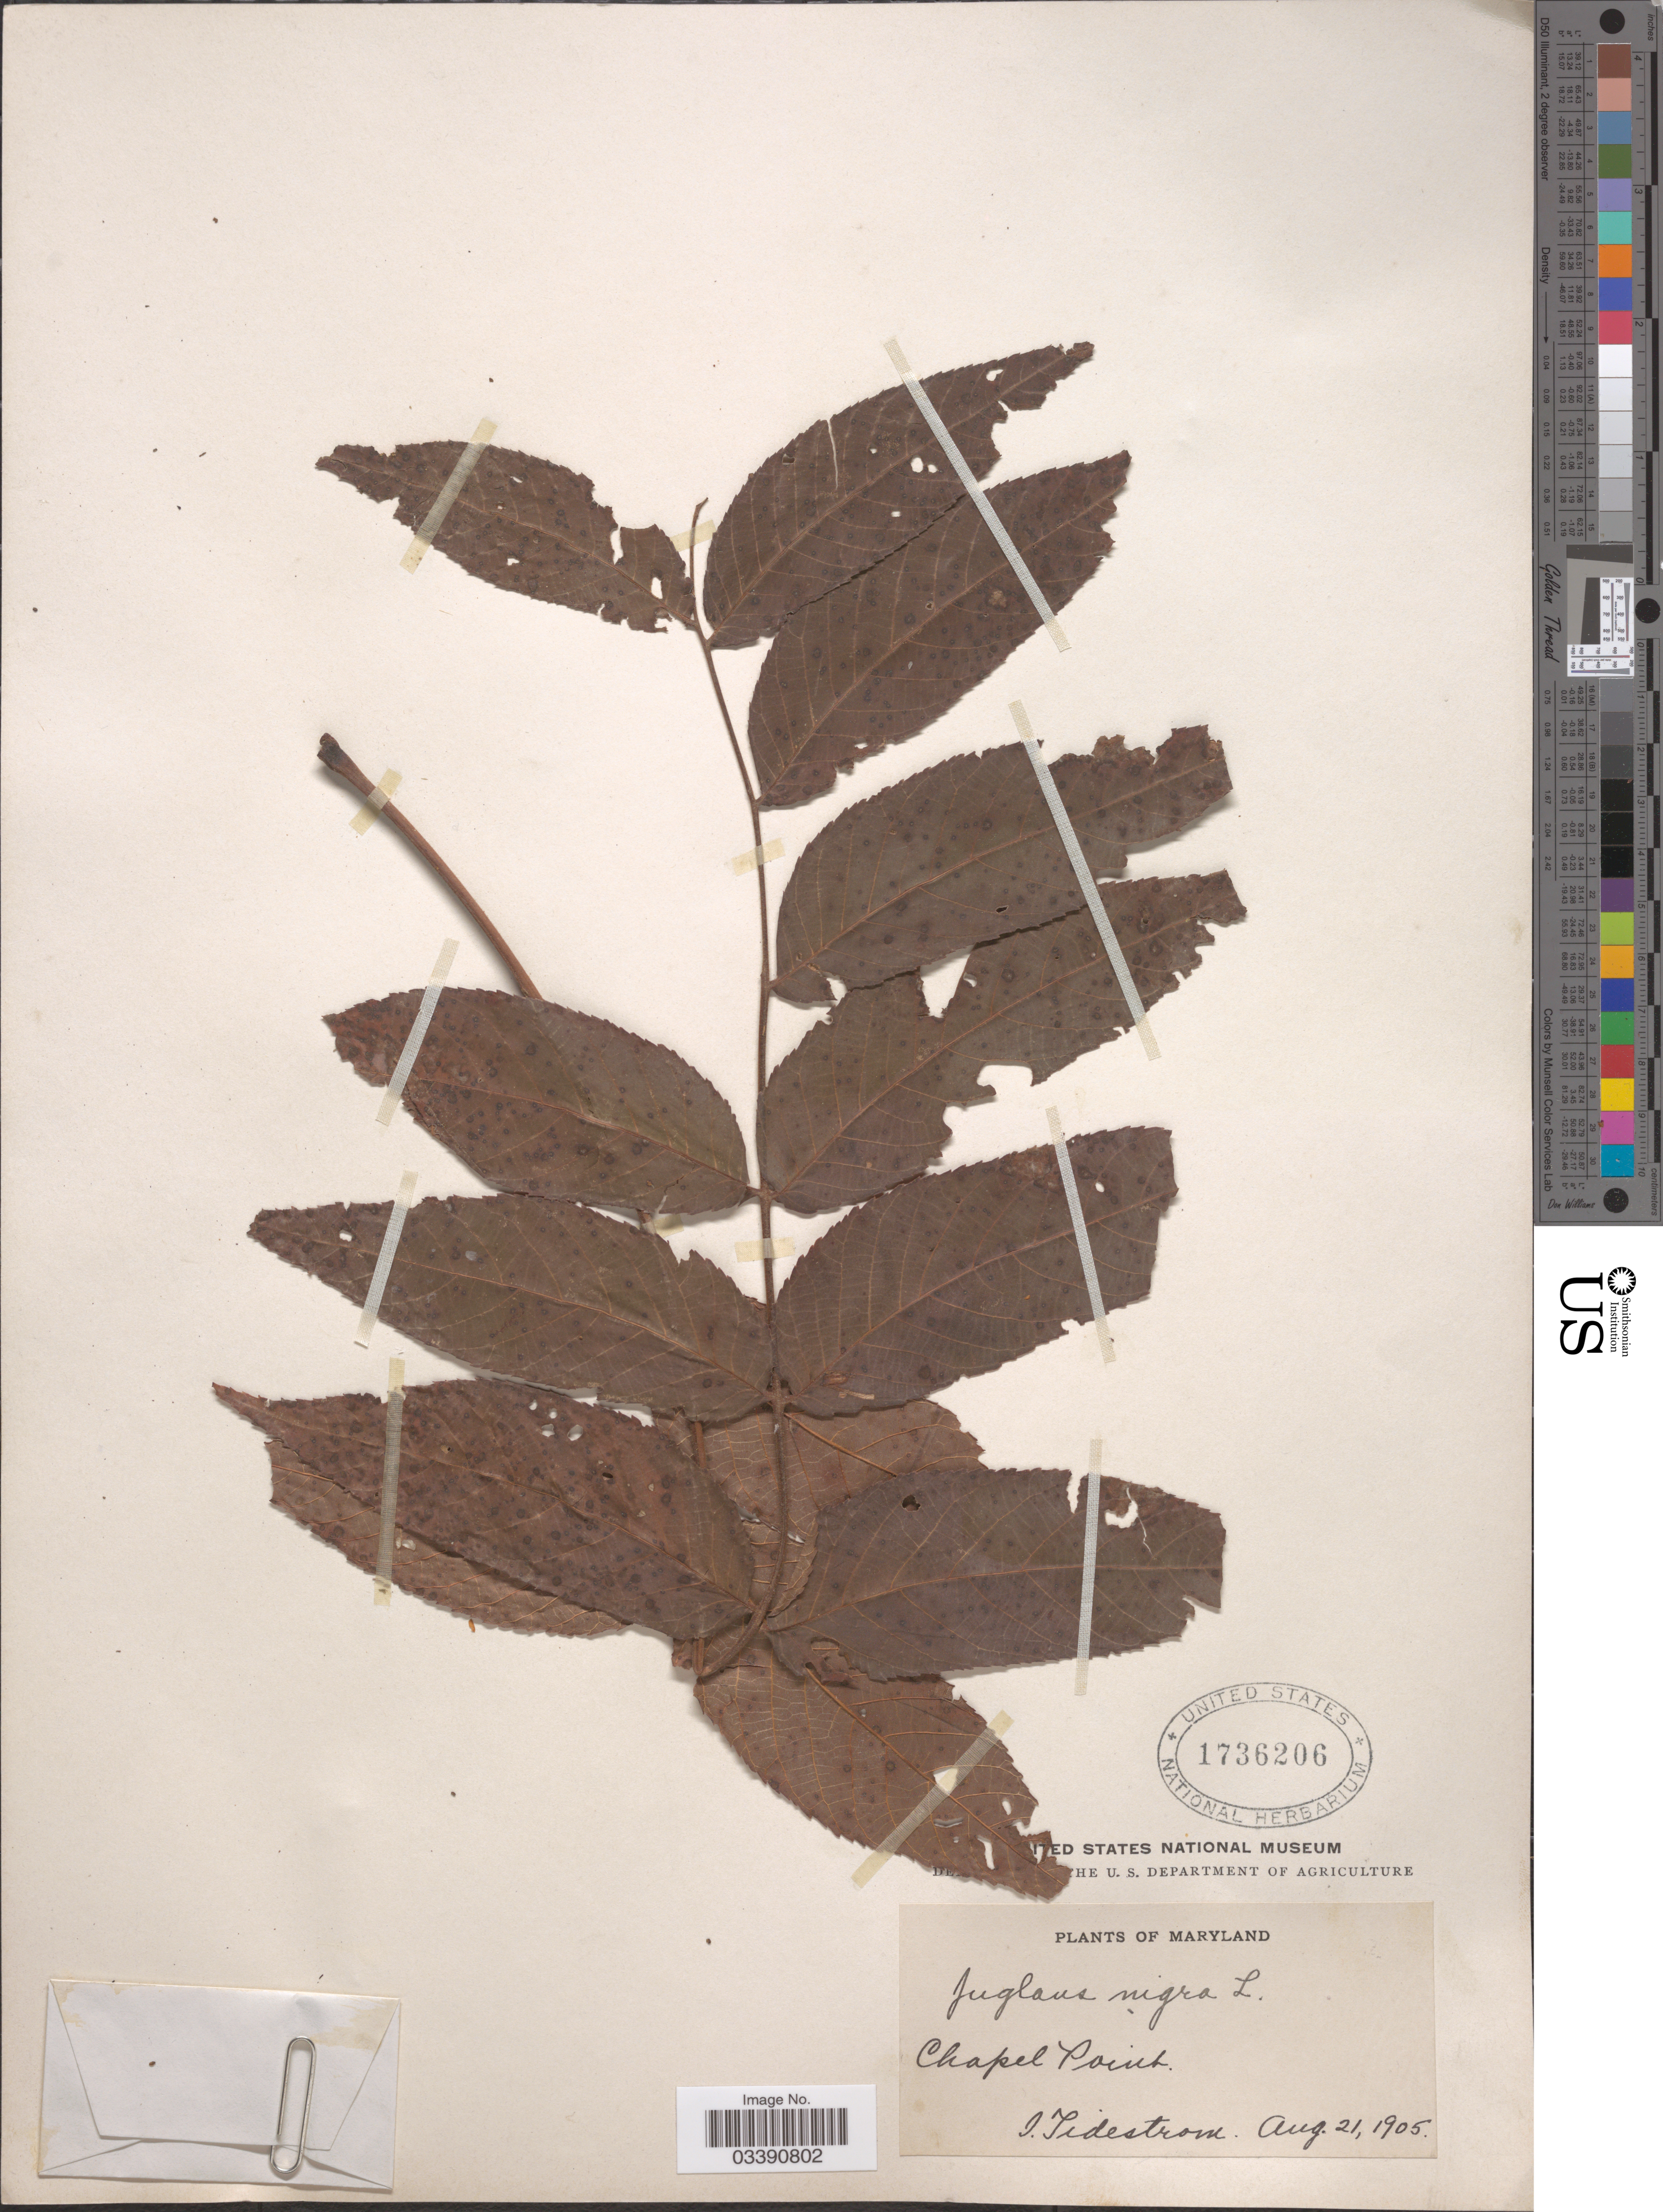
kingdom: Plantae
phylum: Tracheophyta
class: Magnoliopsida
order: Fagales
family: Juglandaceae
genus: Juglans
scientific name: Juglans nigra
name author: L.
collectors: I. F. Tidestrom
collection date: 1905-08-21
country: United States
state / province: Maryland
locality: Chapel Point.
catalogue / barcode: US 1736206